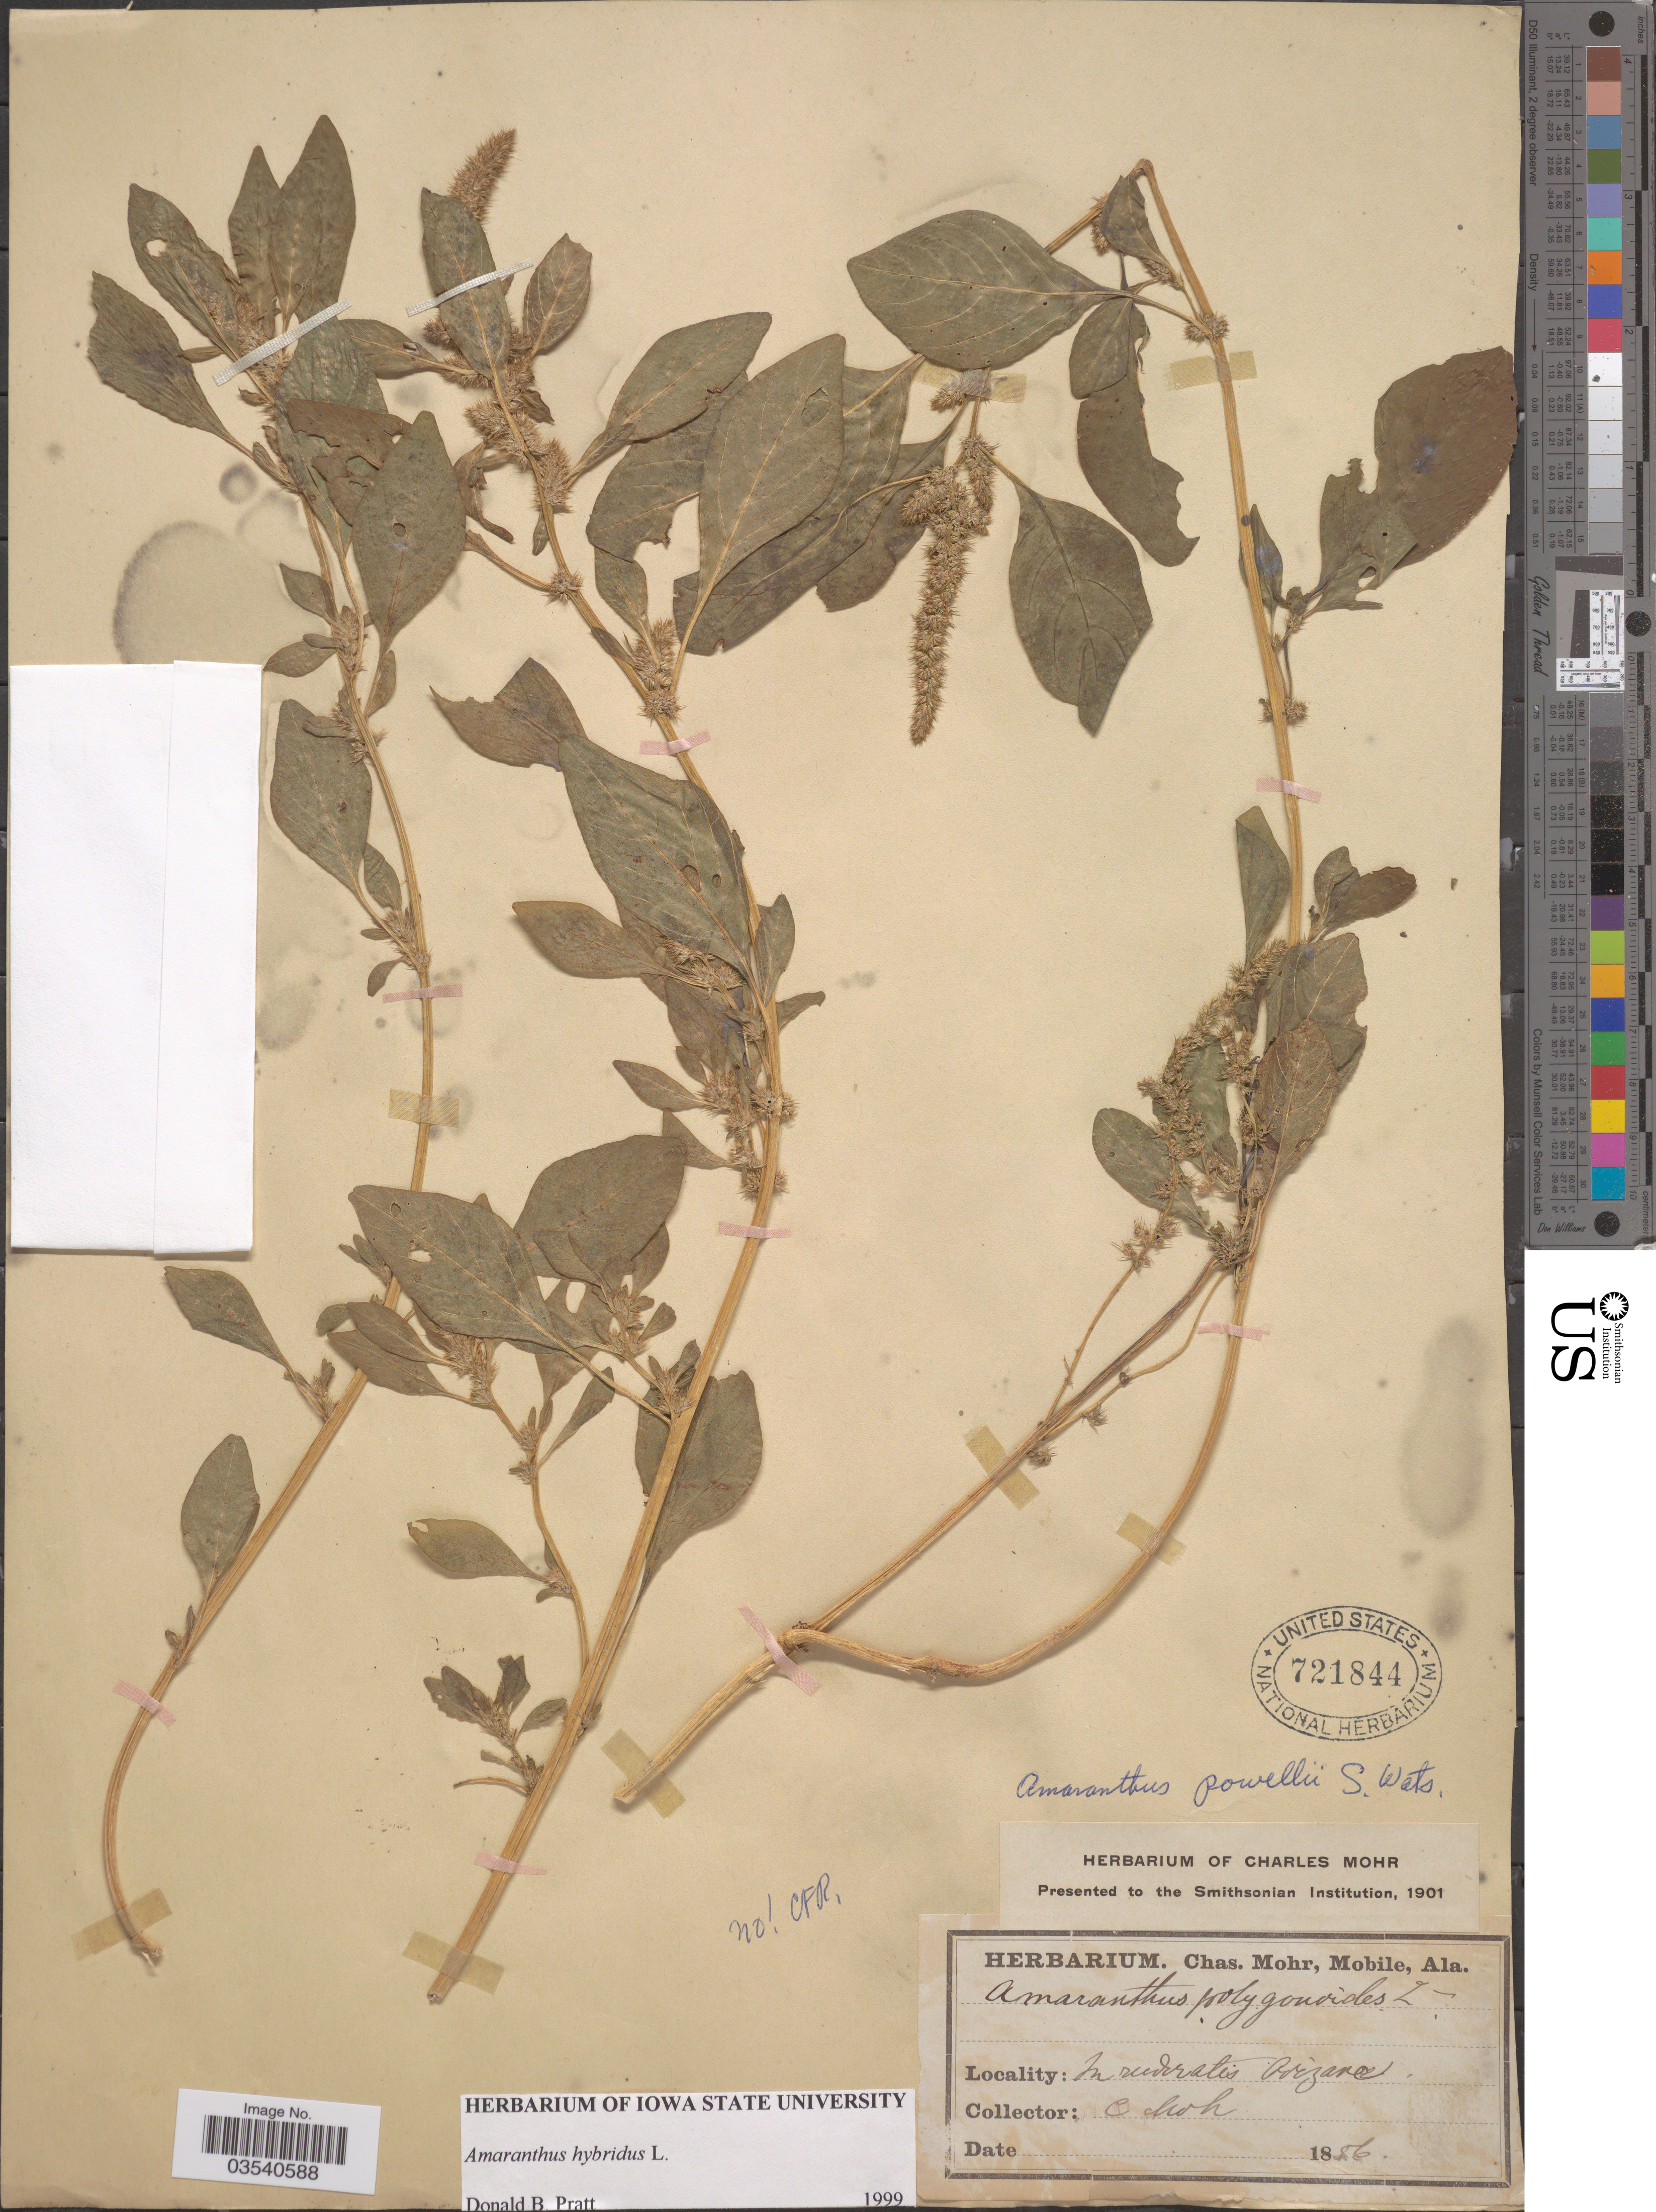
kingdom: Plantae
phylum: Tracheophyta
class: Magnoliopsida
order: Caryophyllales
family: Amaranthaceae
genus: Amaranthus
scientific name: Amaranthus hybridus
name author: L.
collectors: Mohr, C. T. (herbarium)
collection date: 1886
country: United States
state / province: Alabama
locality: In ruderatis Arizona.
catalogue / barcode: US 721844